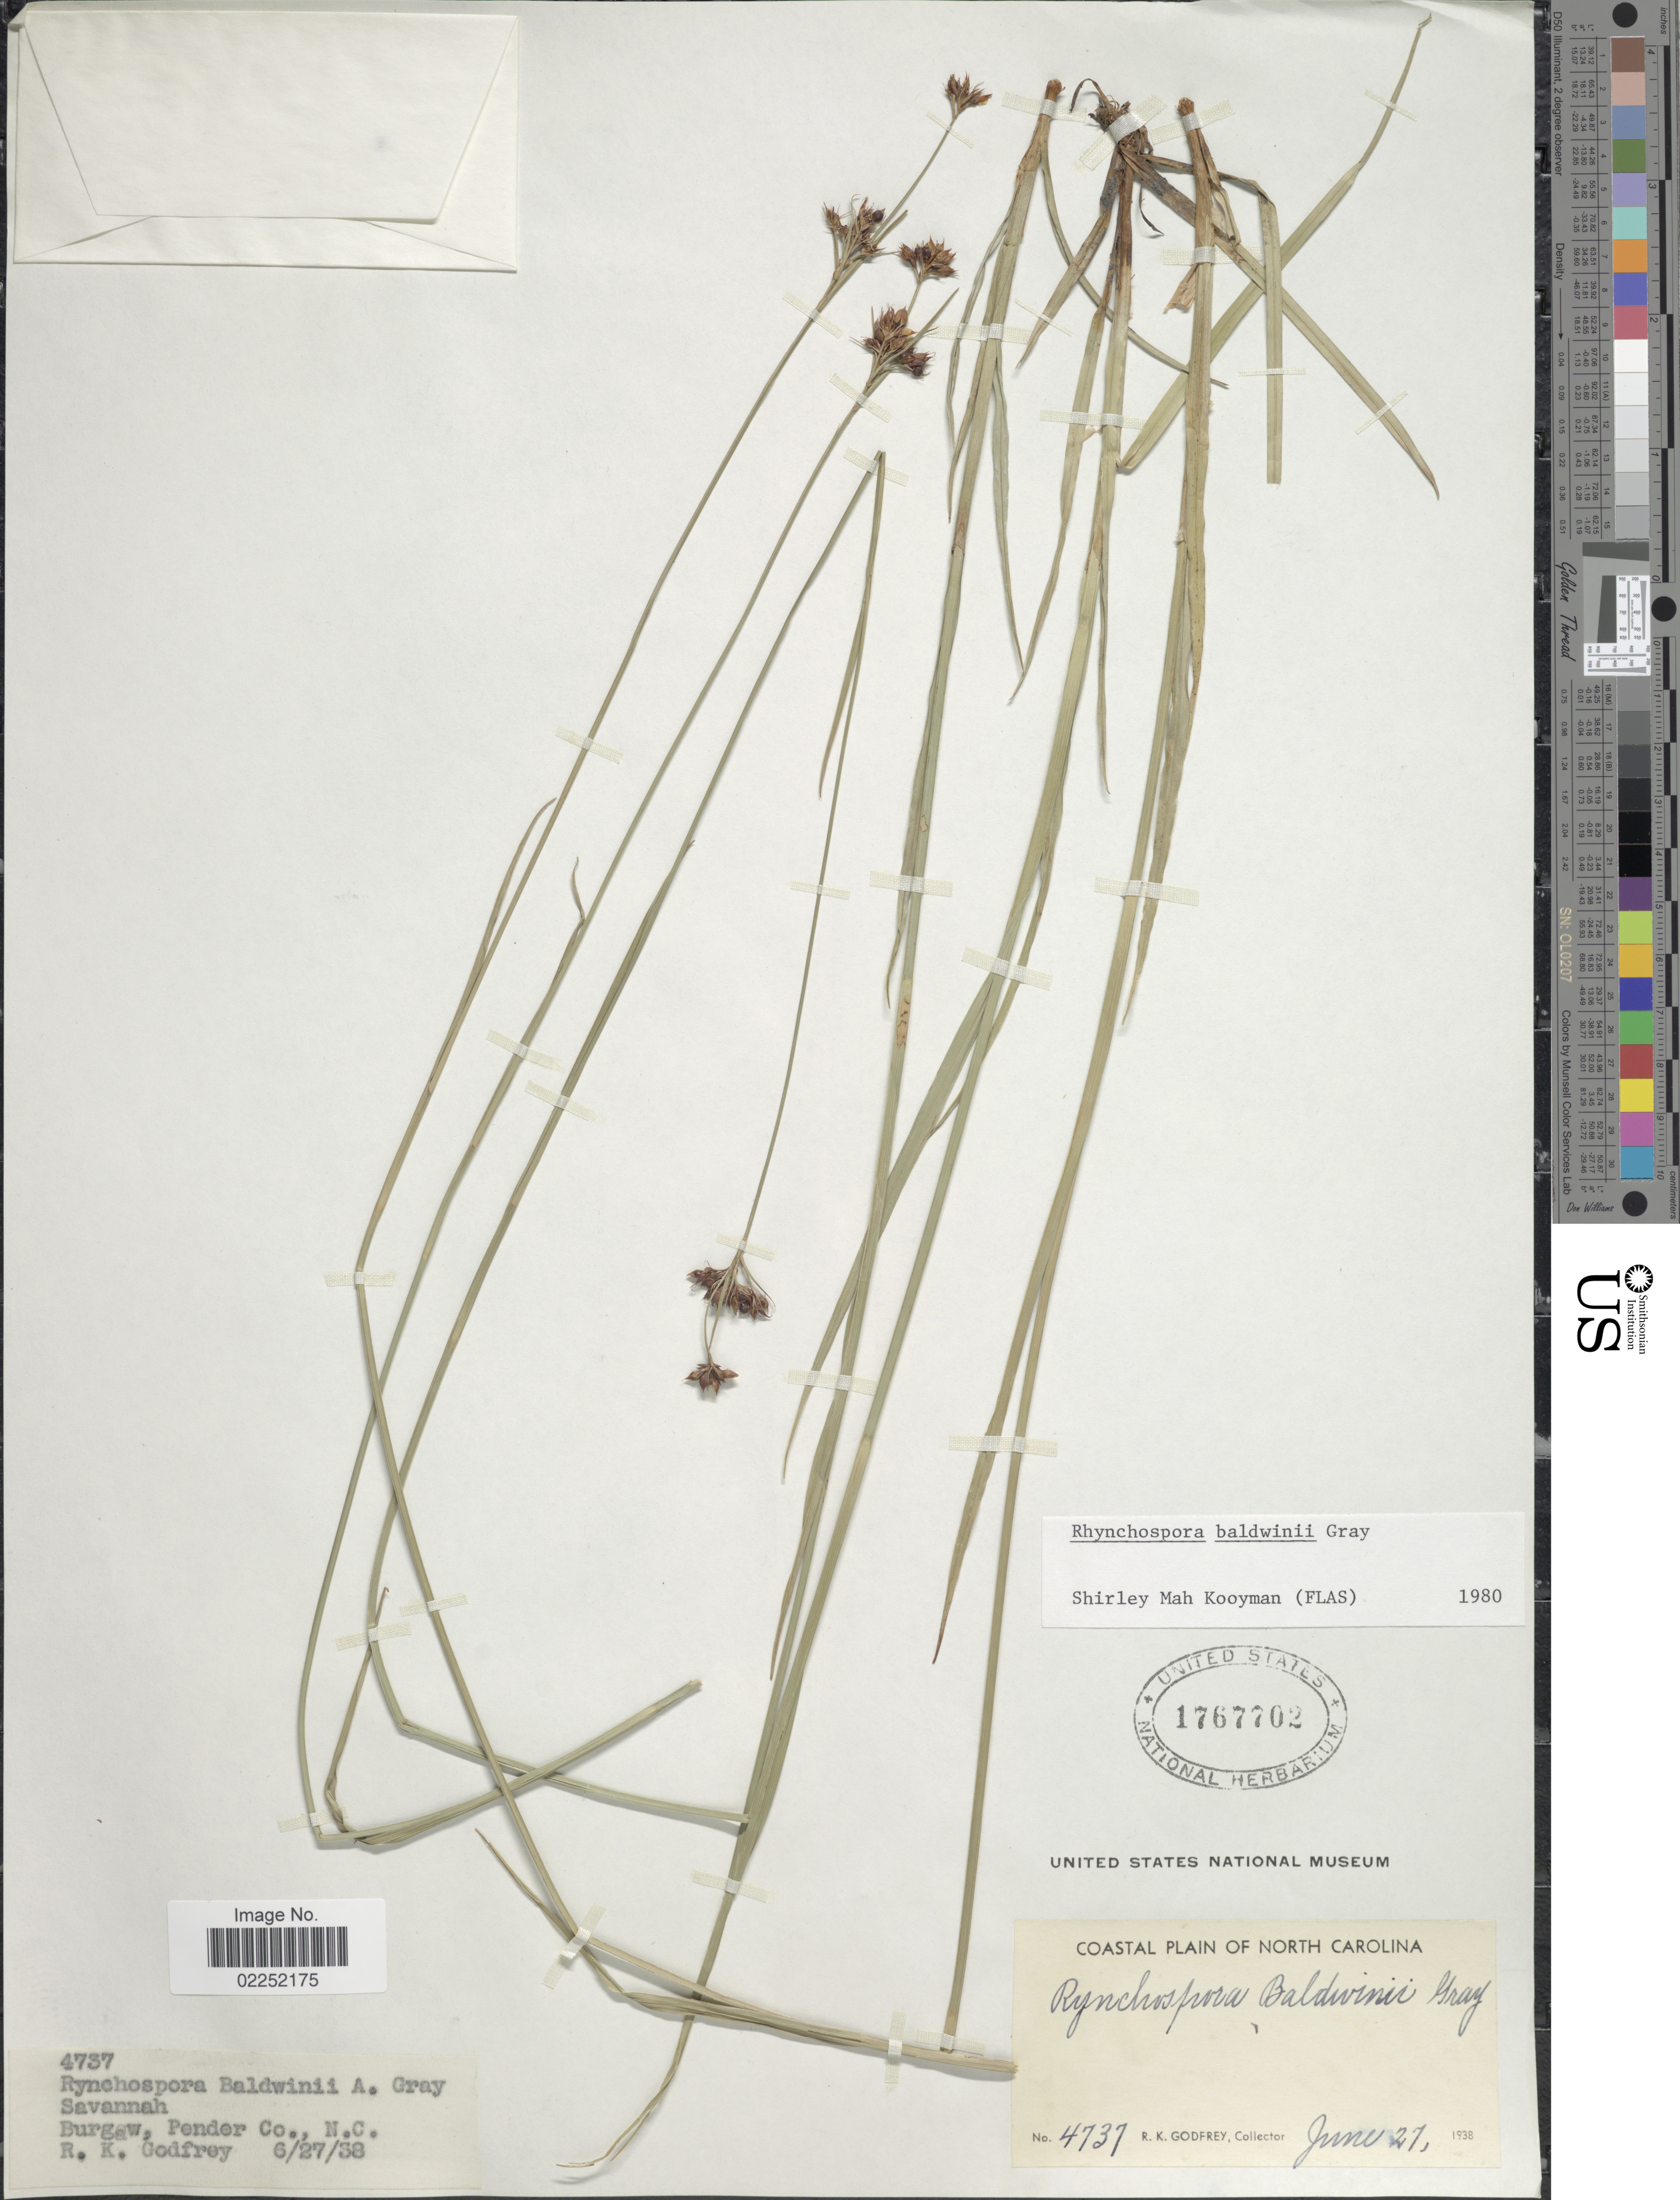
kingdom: Plantae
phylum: Tracheophyta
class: Liliopsida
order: Poales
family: Cyperaceae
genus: Rhynchospora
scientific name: Rhynchospora baldwinii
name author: A. Gray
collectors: R. K. Godfrey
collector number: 4737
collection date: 1938-06-27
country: United States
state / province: North Carolina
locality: Coastal Plain of North Carolina, Savannah, Burgaw, Pender Co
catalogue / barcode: US 1767702